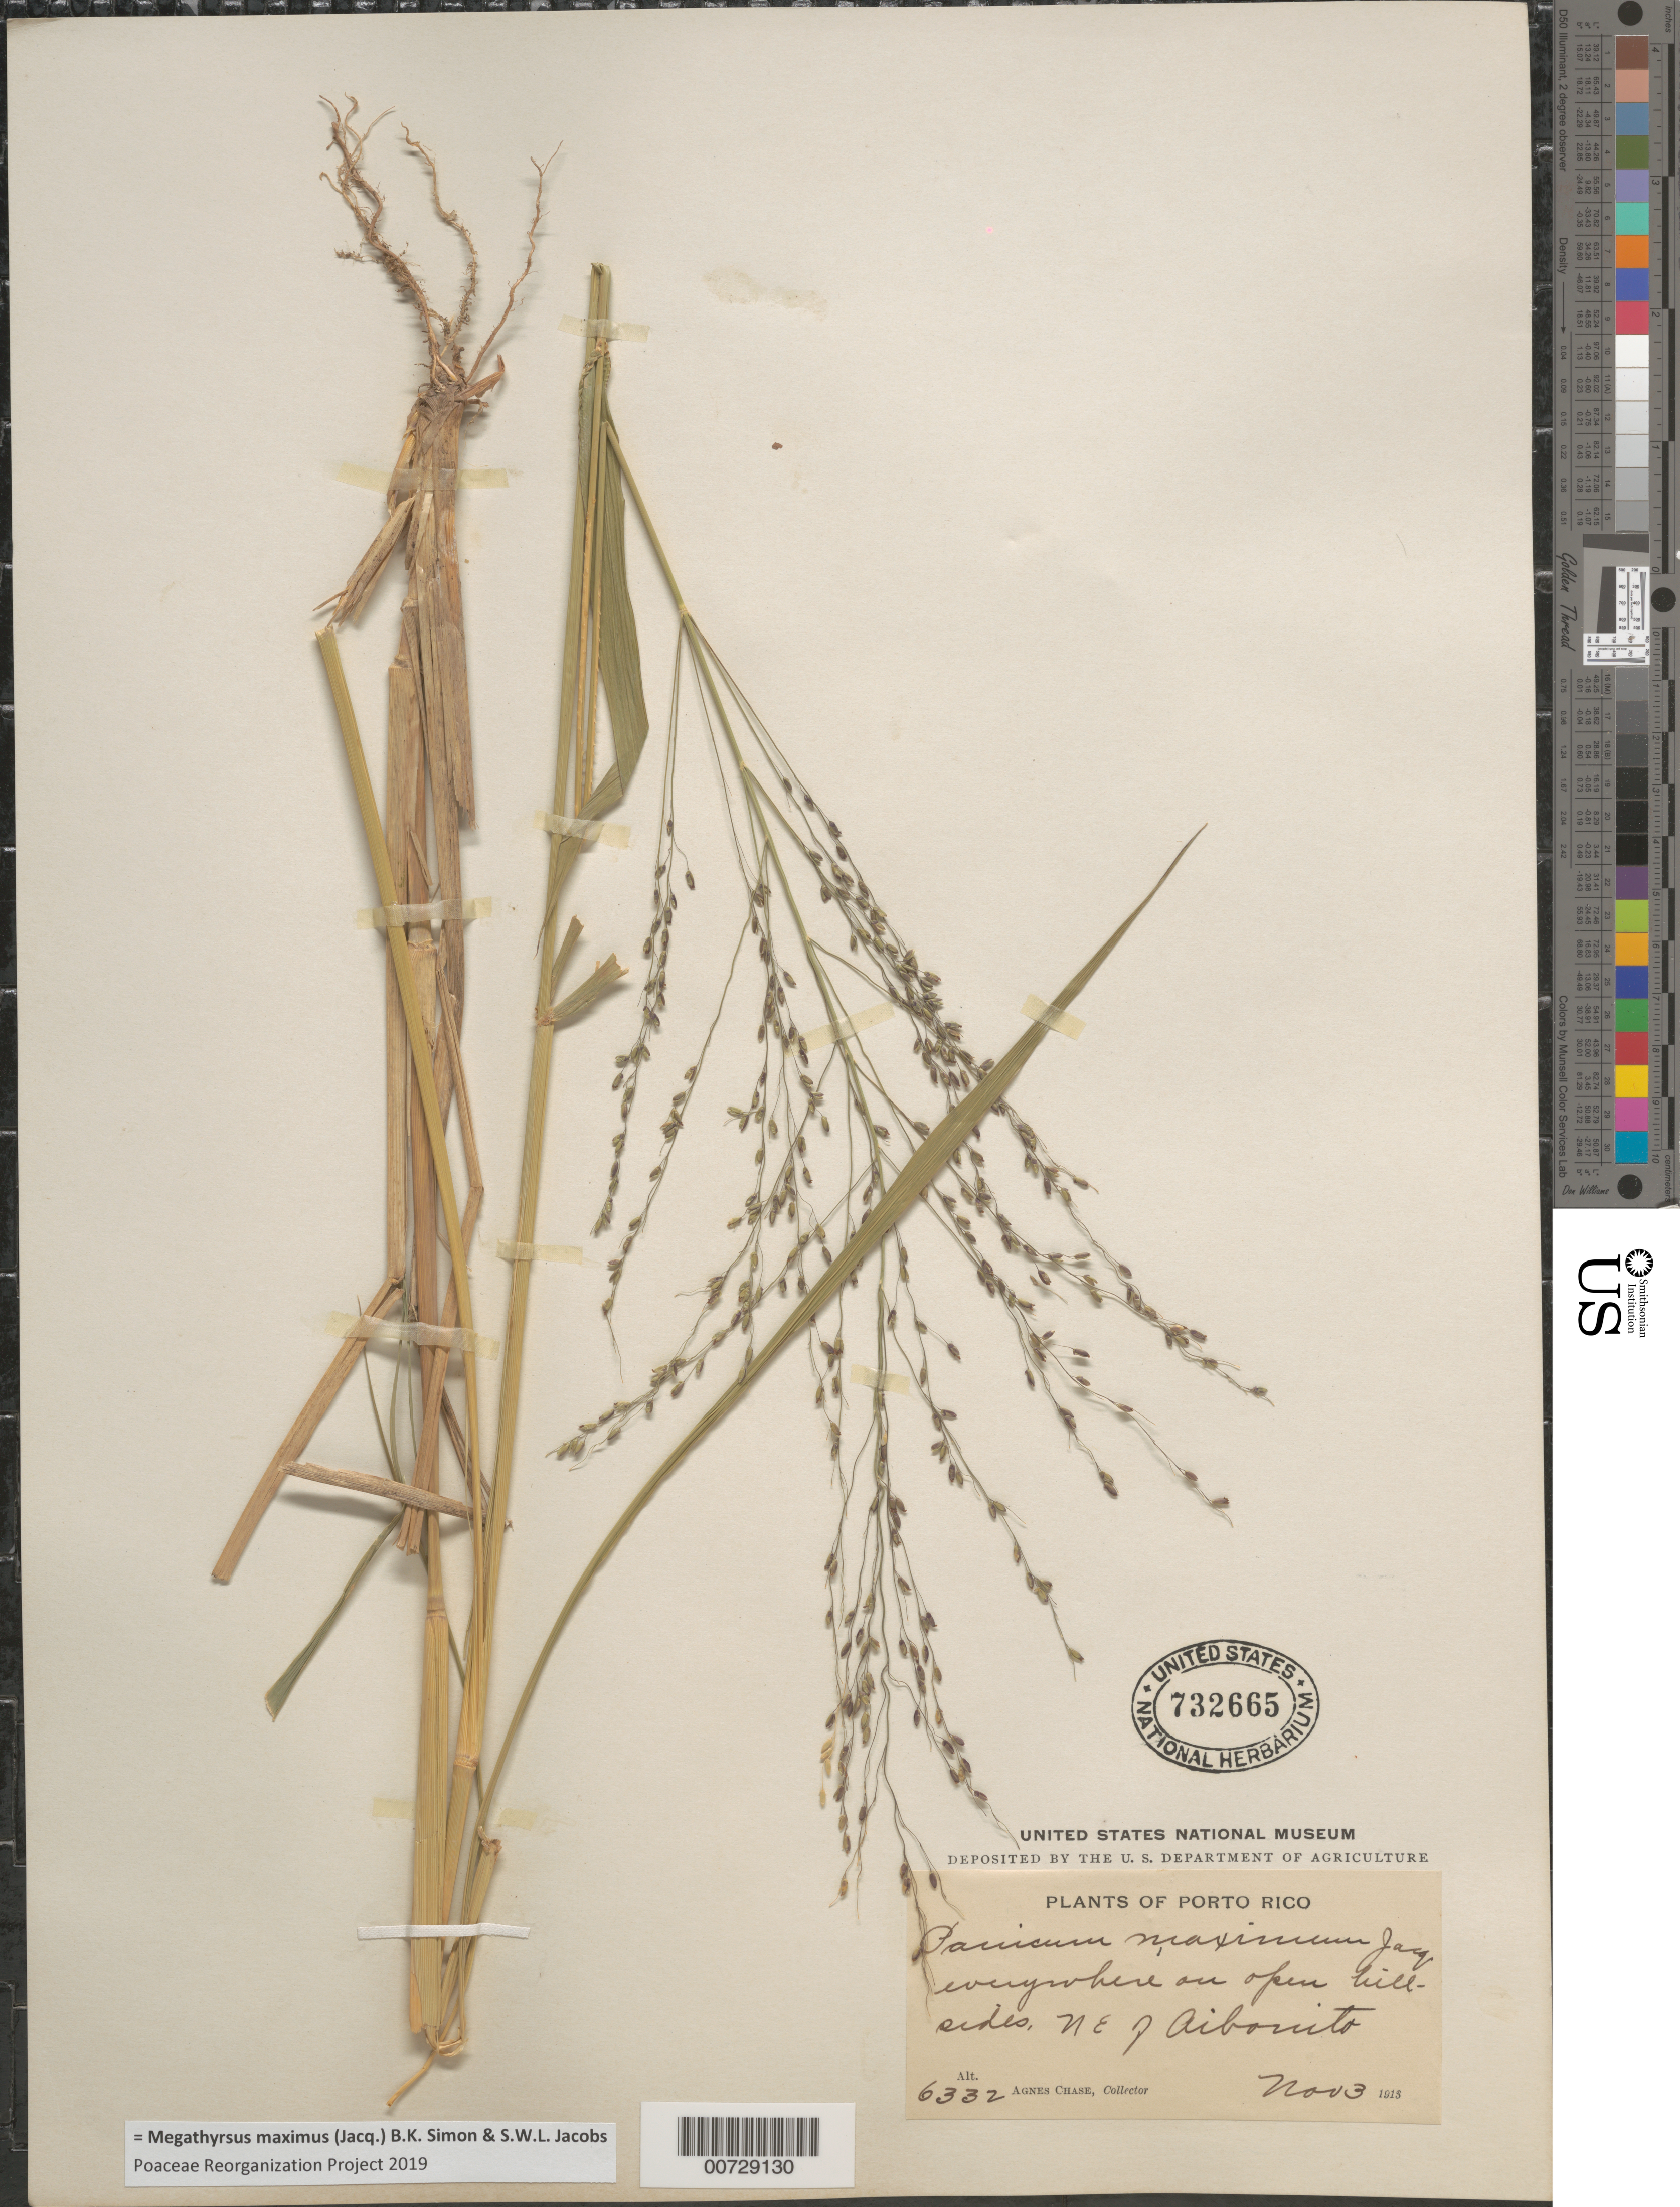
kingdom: Plantae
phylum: Tracheophyta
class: Liliopsida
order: Poales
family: Poaceae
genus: Megathyrsus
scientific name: Megathyrsus maximus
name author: (Jacq.) B.K. Simon & S.W.L. Jacobs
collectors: A. Chase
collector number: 6332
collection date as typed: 03 Nov 1913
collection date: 1913-11-03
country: Puerto Rico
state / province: Abonito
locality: Aibonito, NE of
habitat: Everywhere on open hillsides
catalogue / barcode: US 732665